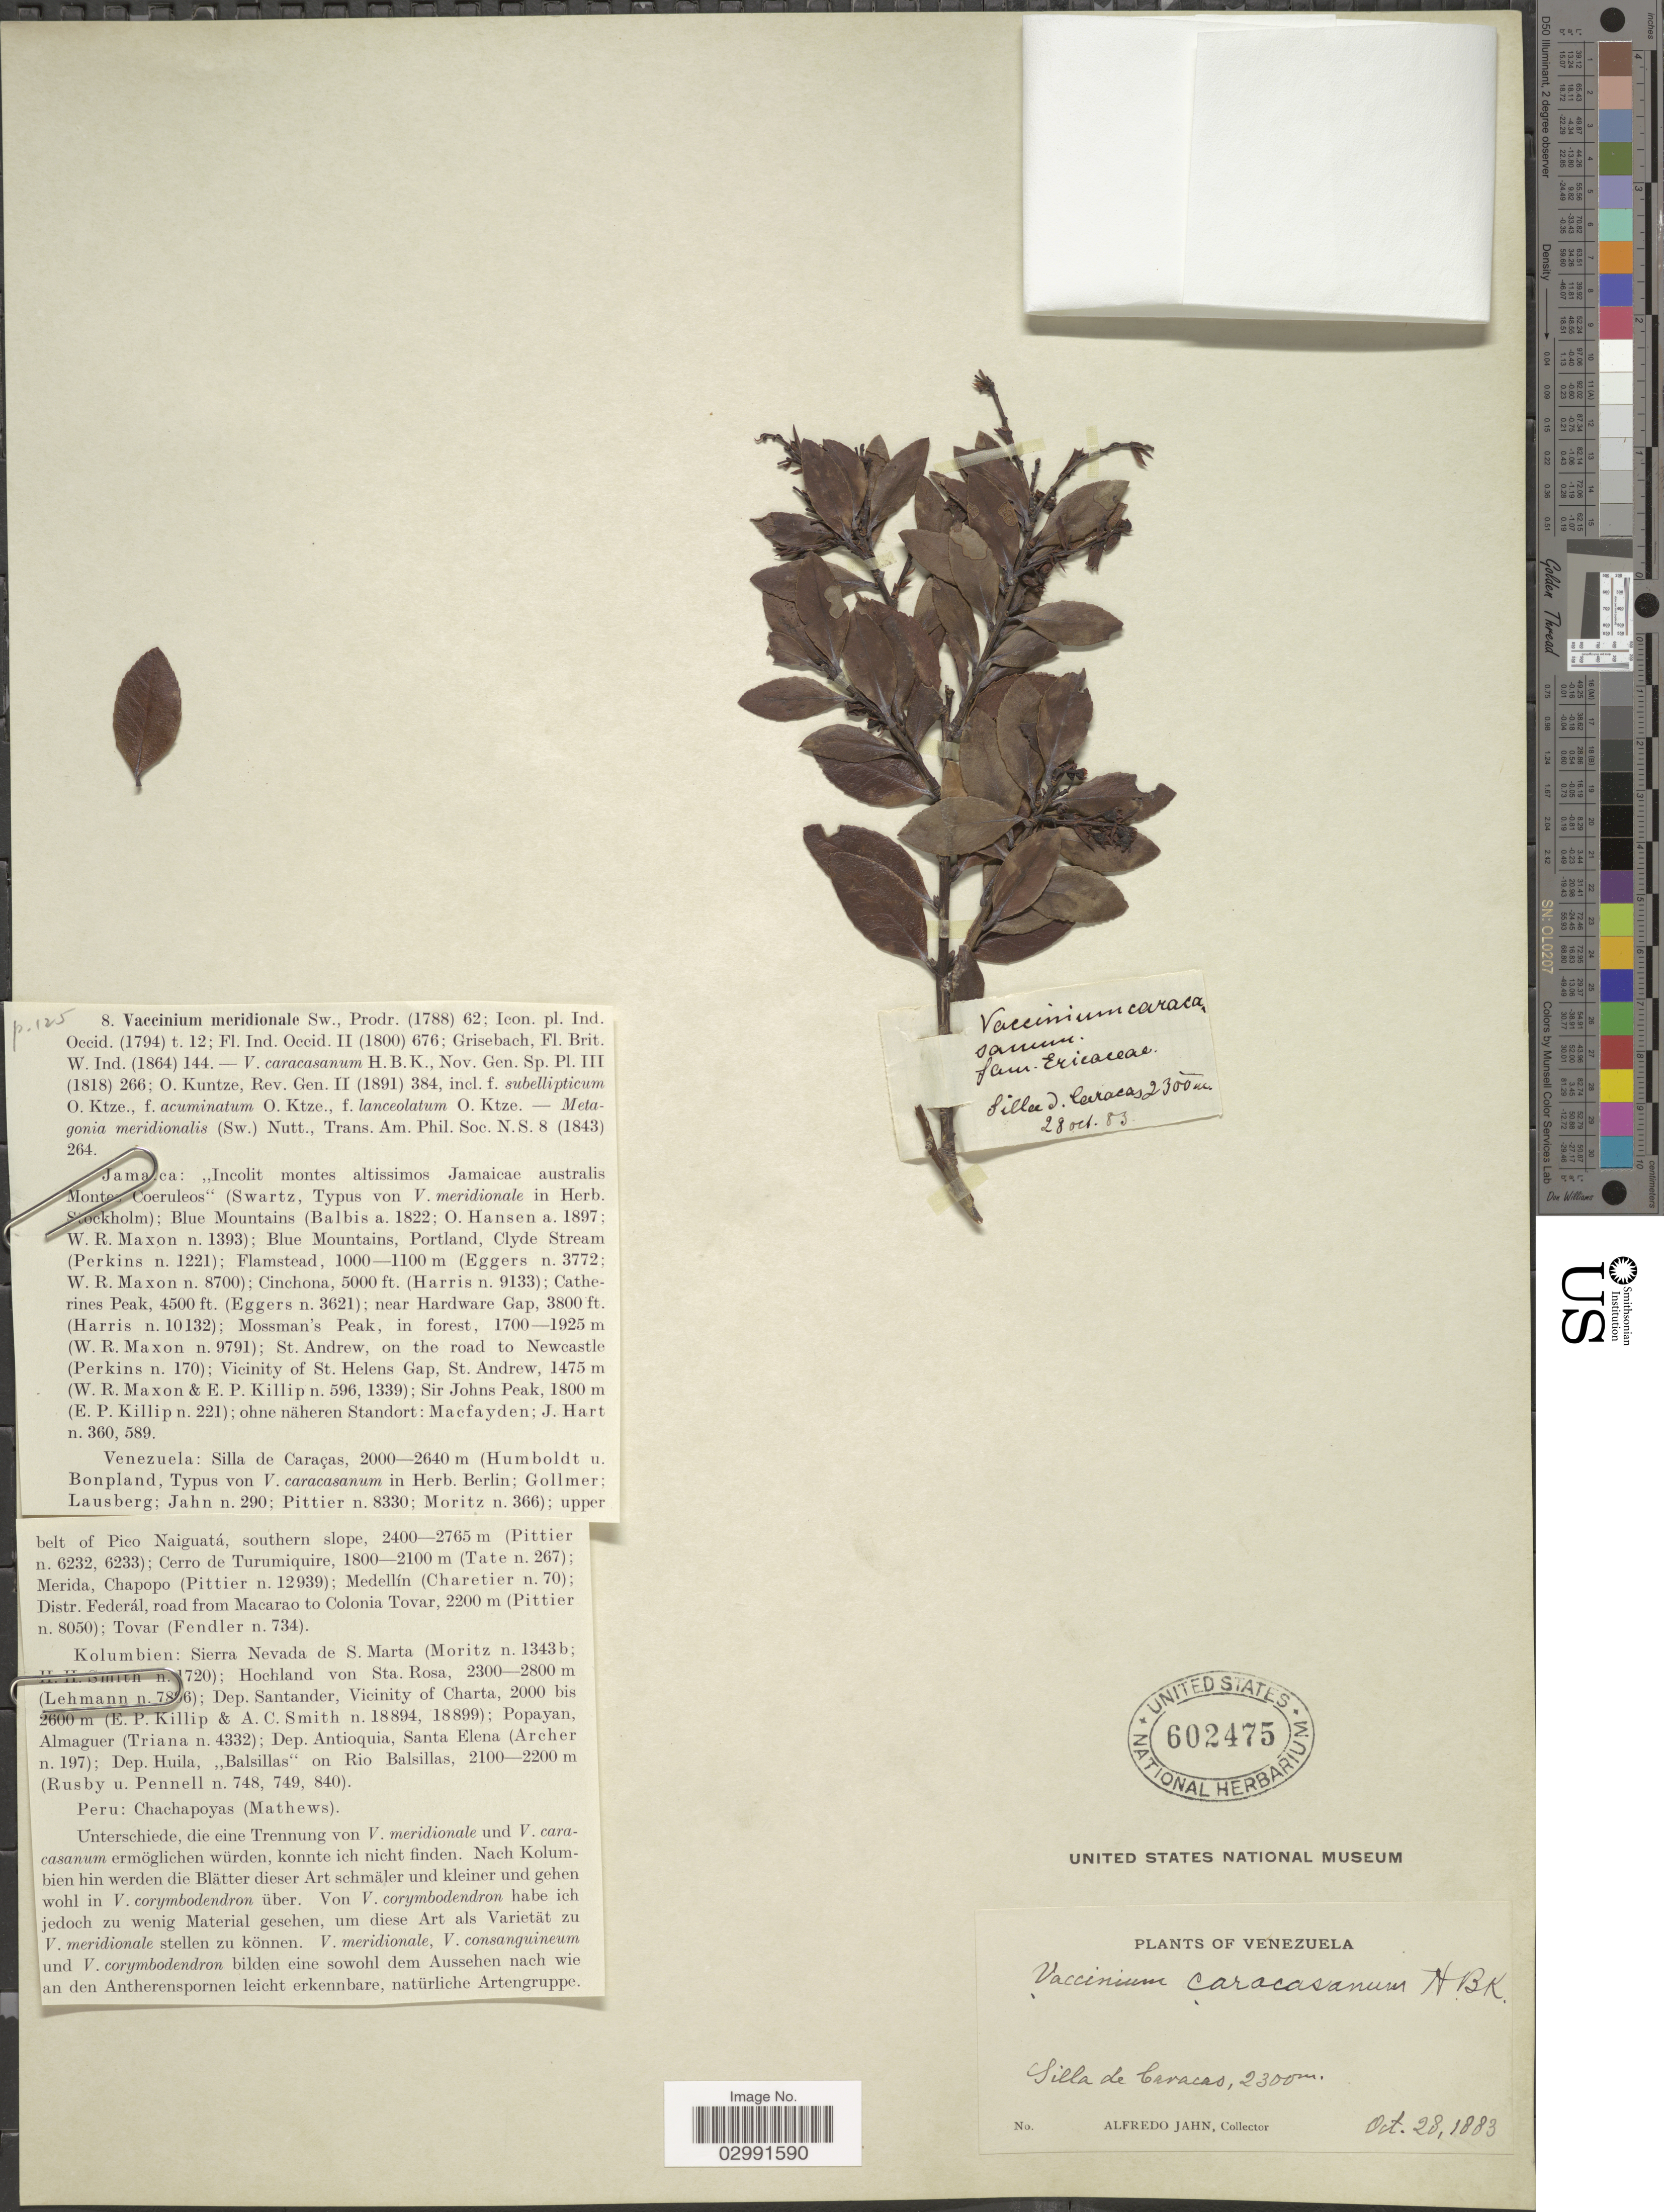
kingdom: Plantae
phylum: Tracheophyta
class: Magnoliopsida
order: Ericales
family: Ericaceae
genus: Vaccinium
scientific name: Vaccinium meridionale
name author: Sw.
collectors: A. Jahn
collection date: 1883-10-28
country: Venezuela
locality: Silla de Caracas.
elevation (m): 2300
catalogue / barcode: US 602475